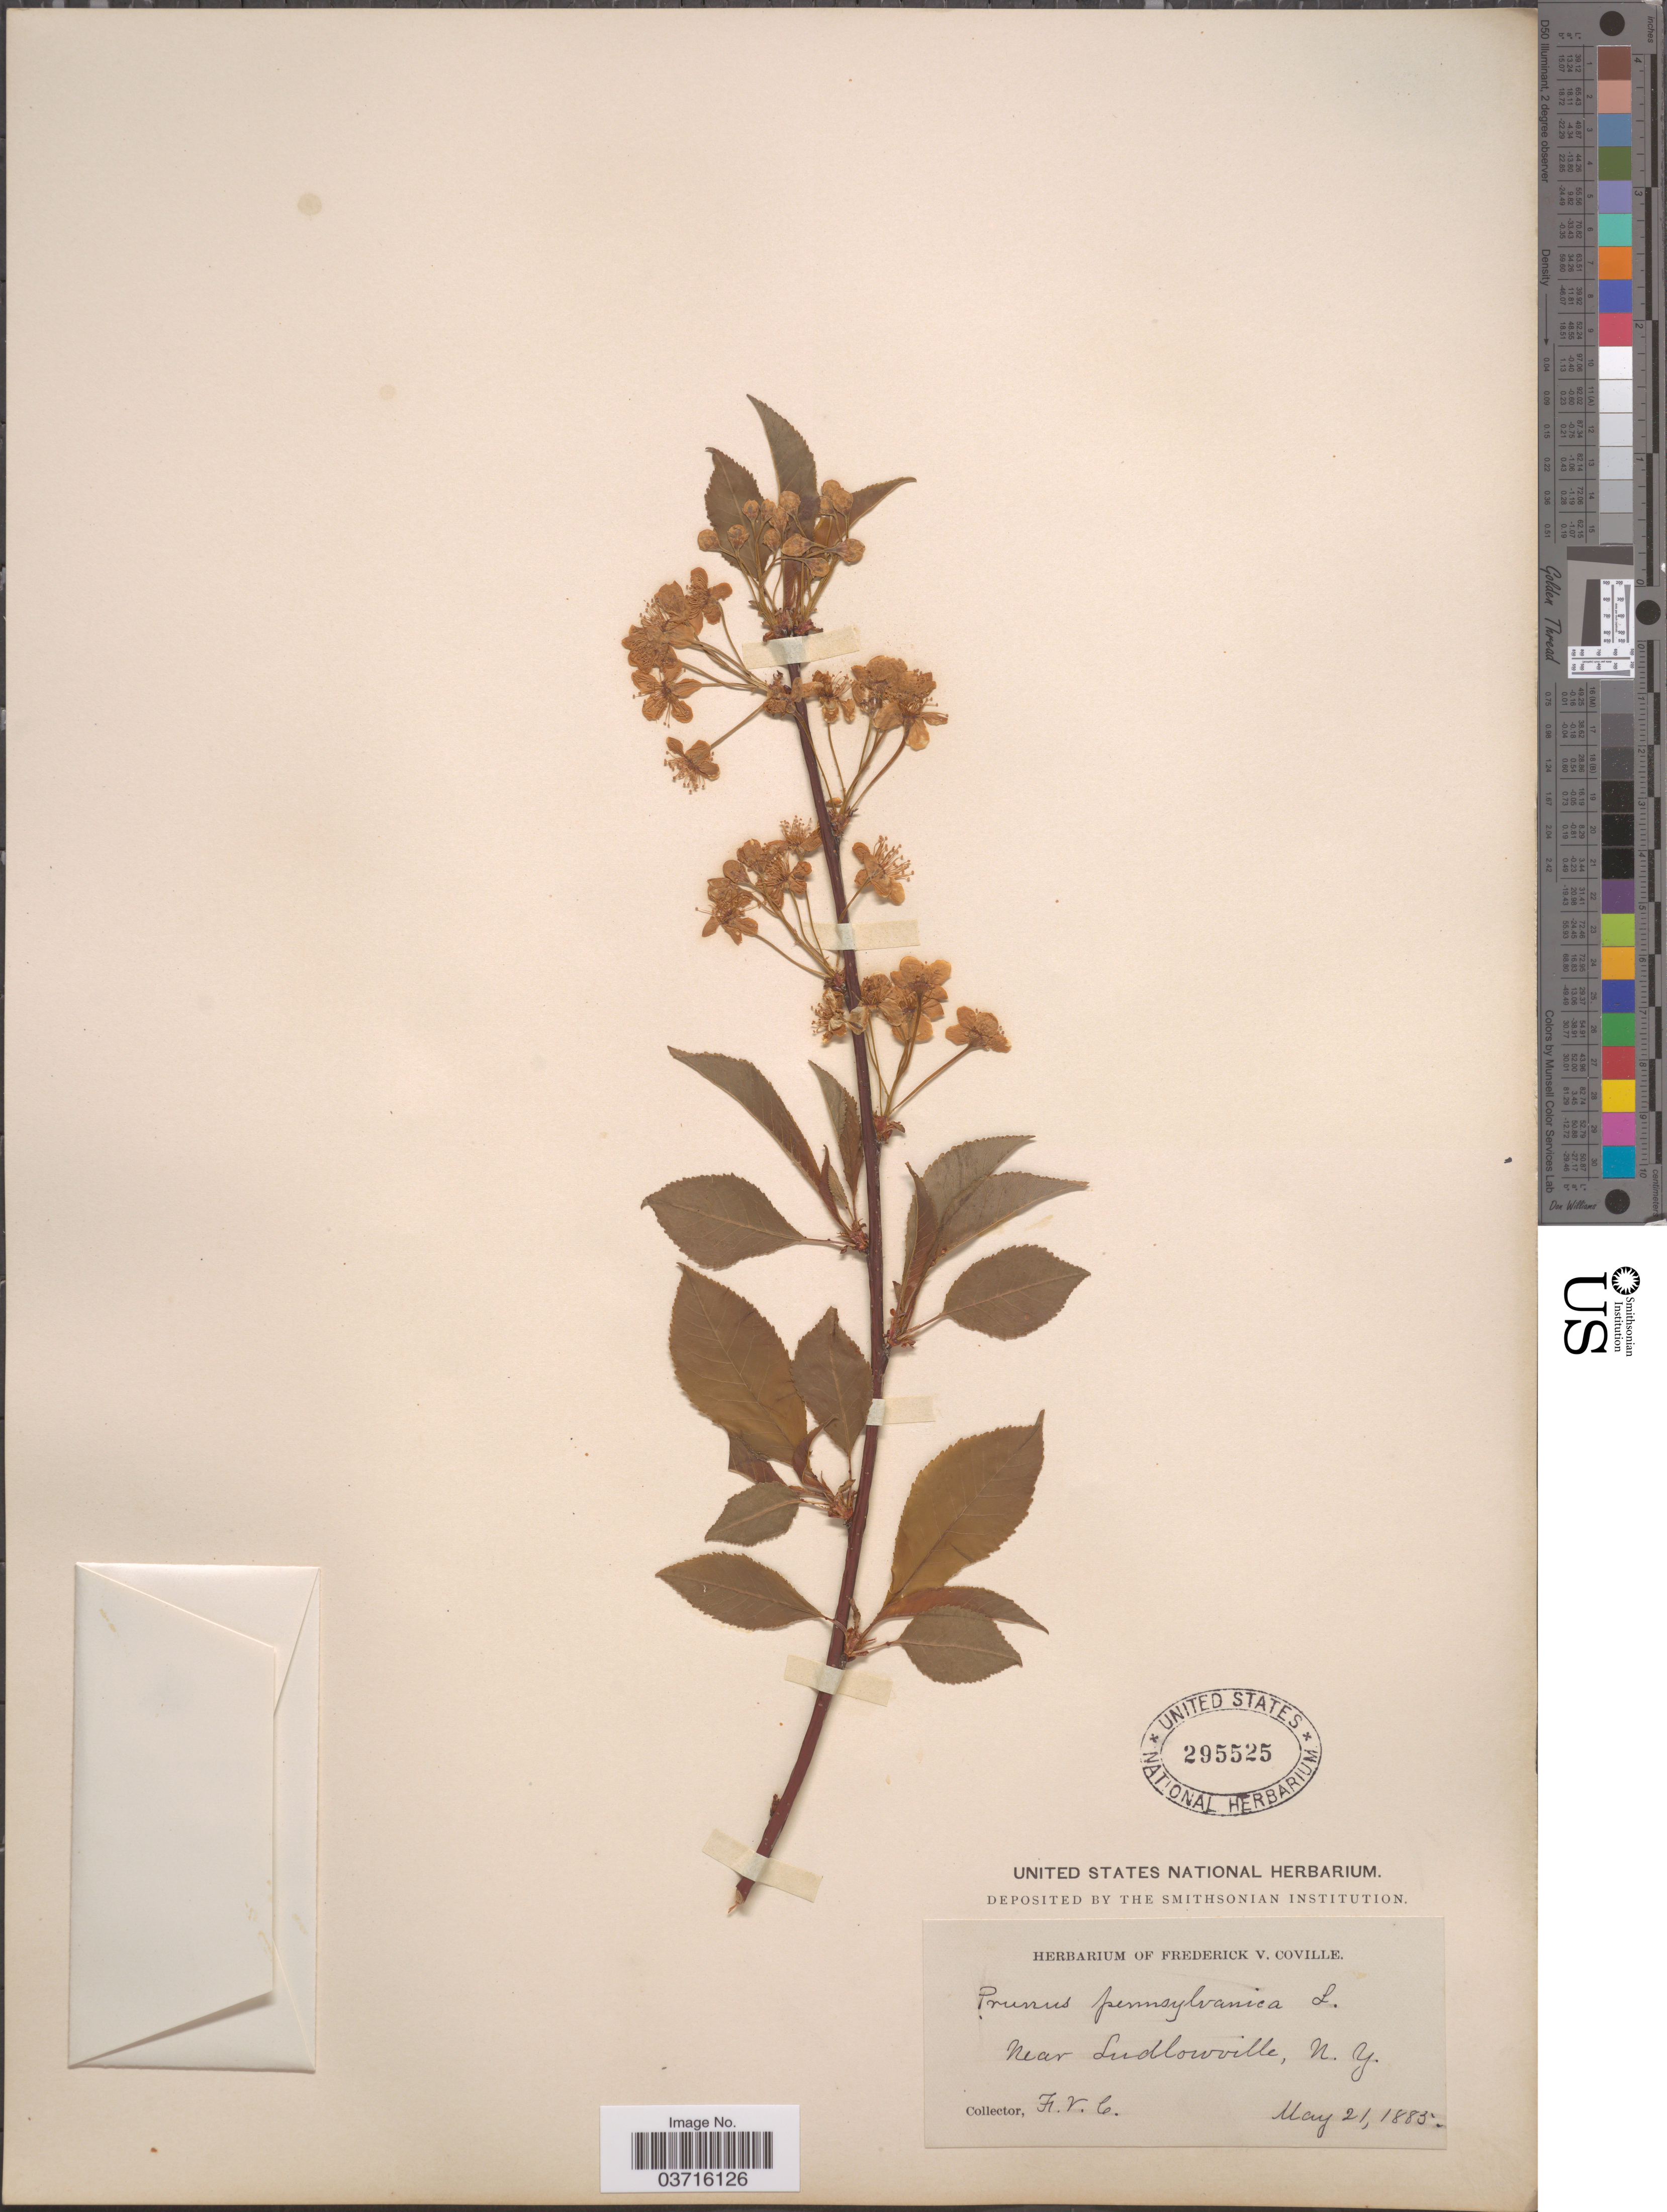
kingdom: Plantae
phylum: Tracheophyta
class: Magnoliopsida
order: Rosales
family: Rosaceae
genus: Prunus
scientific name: Prunus pensylvanica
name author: L. f.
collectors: F. V. Coville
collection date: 1885-05-21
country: United States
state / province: New York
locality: Near Ludlowville.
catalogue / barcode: US 295525